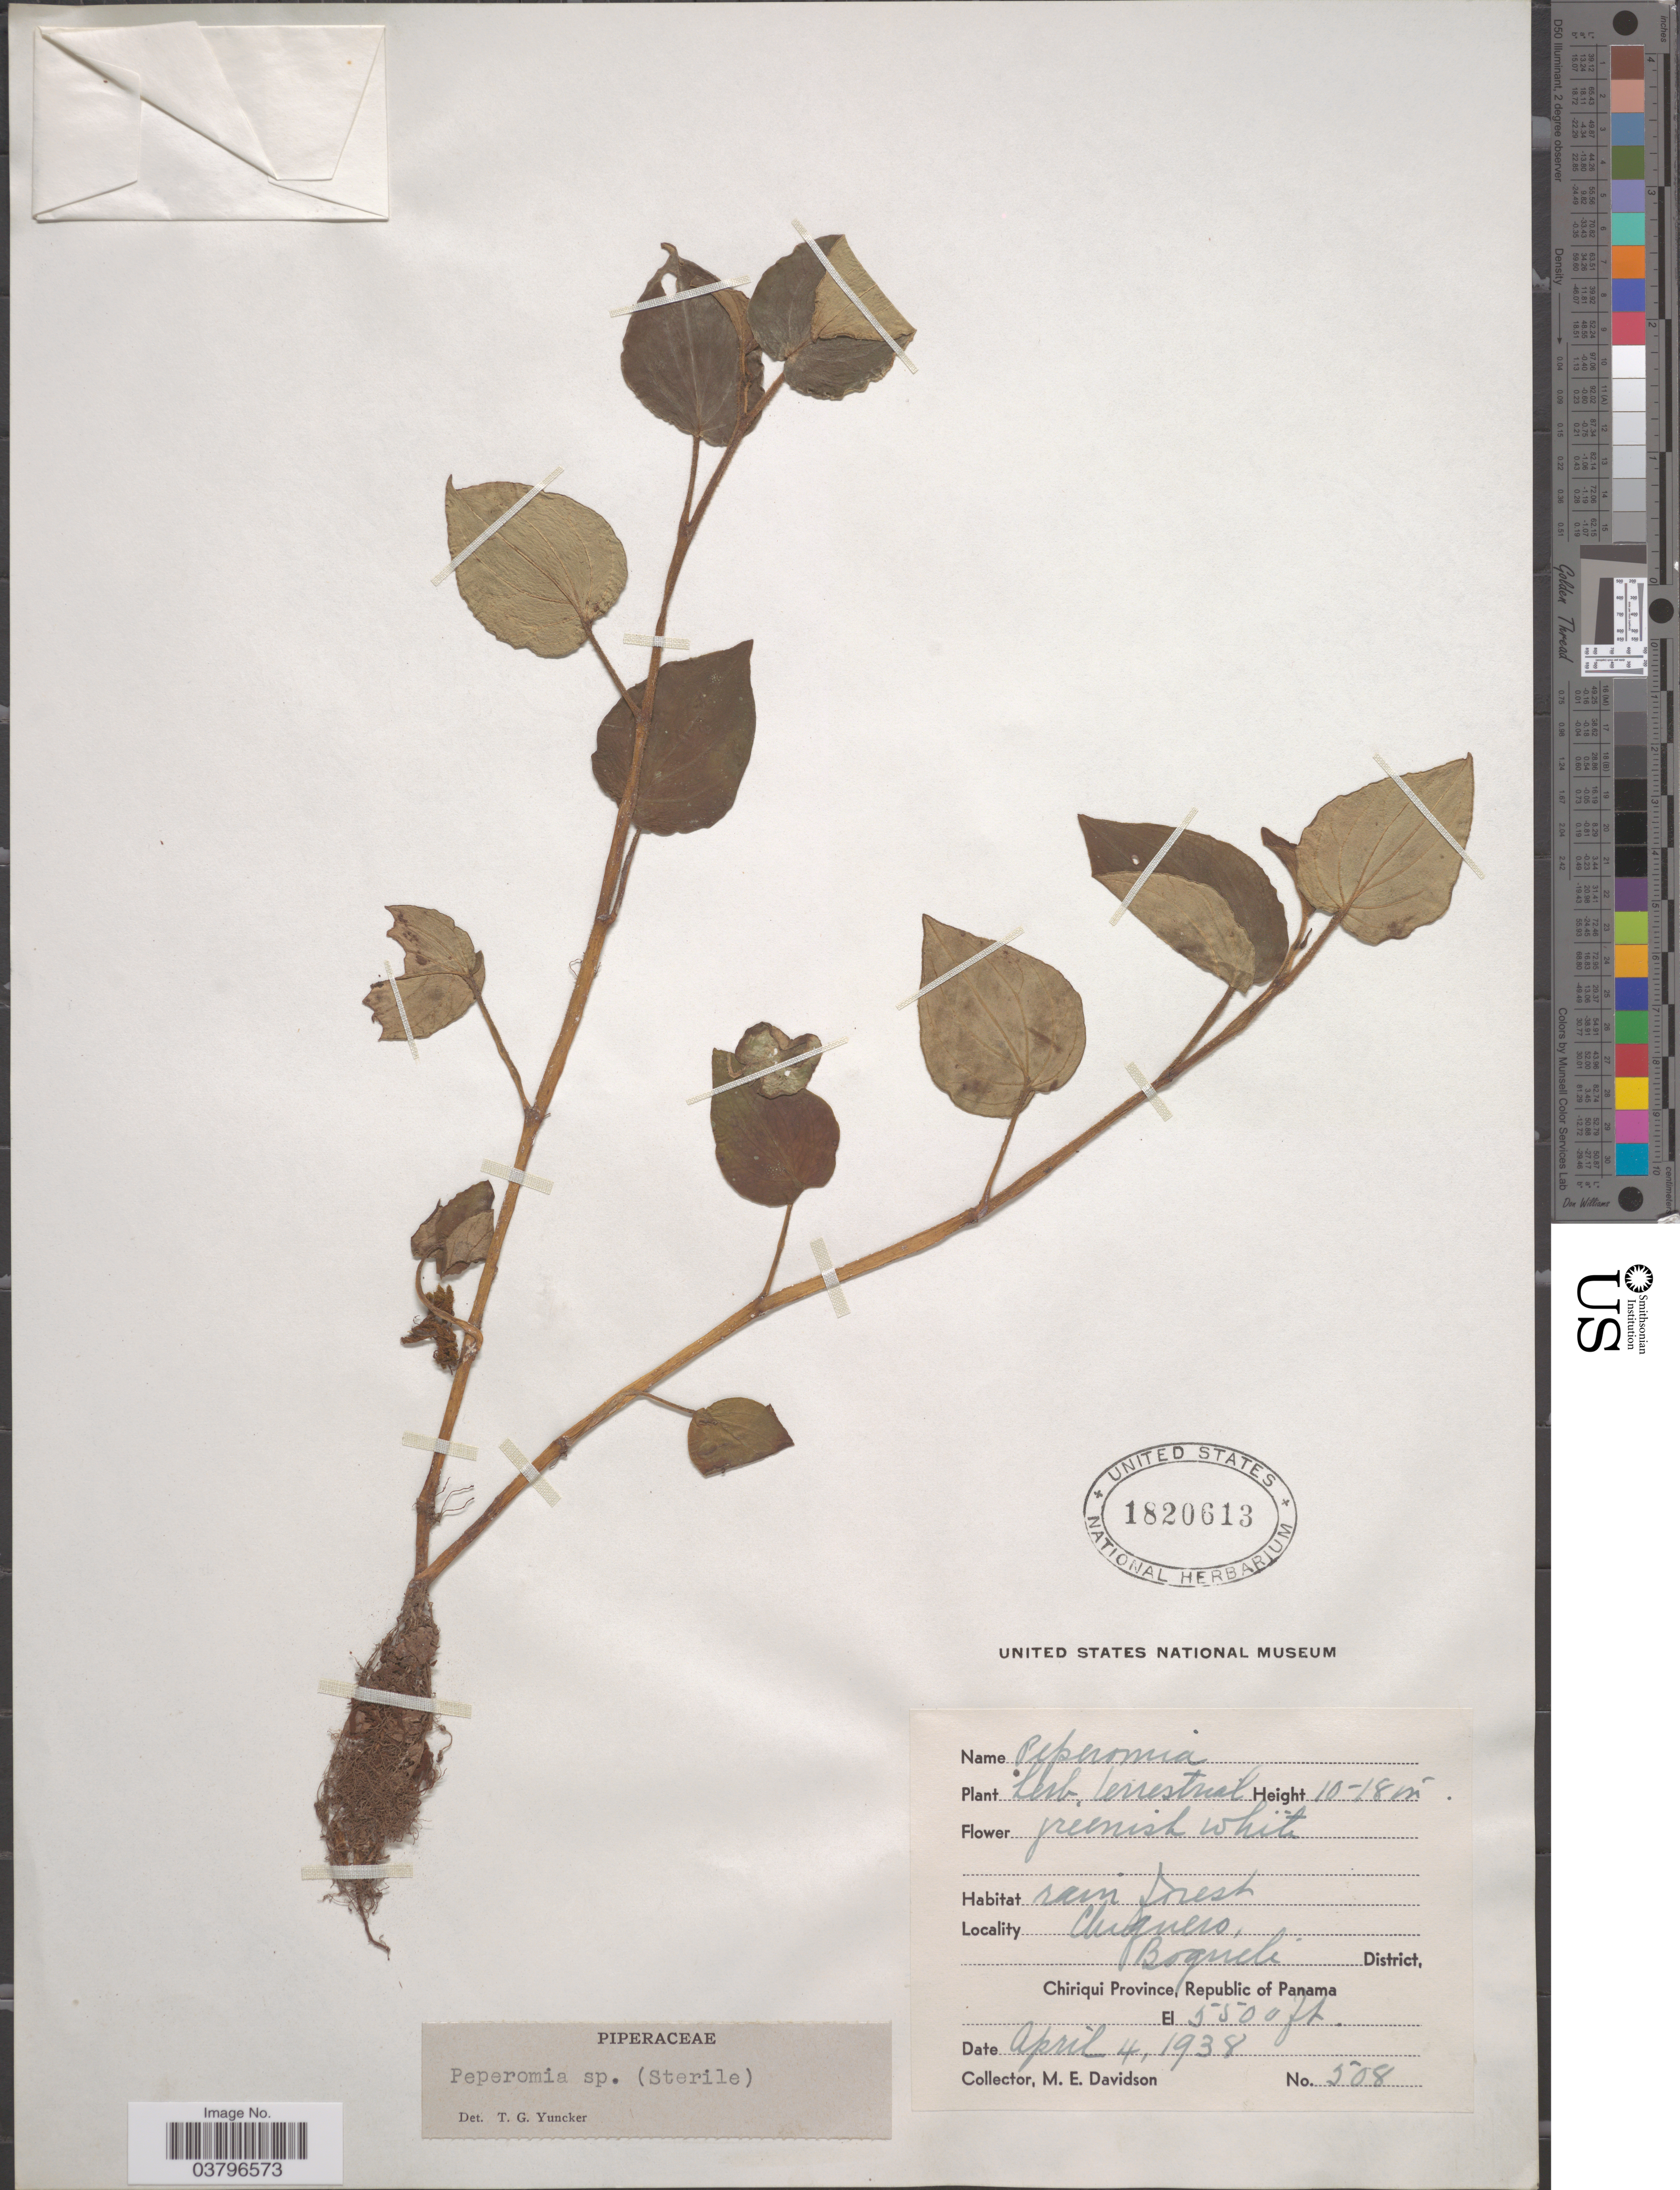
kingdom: Plantae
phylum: Tracheophyta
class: Magnoliopsida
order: Piperales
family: Piperaceae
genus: Peperomia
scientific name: Peperomia sp.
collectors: M. E. Davidson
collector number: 508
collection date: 1938-04-04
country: Panama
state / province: Chiriqui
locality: Chequero, Boquete District.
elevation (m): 1676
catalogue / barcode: US 1820613